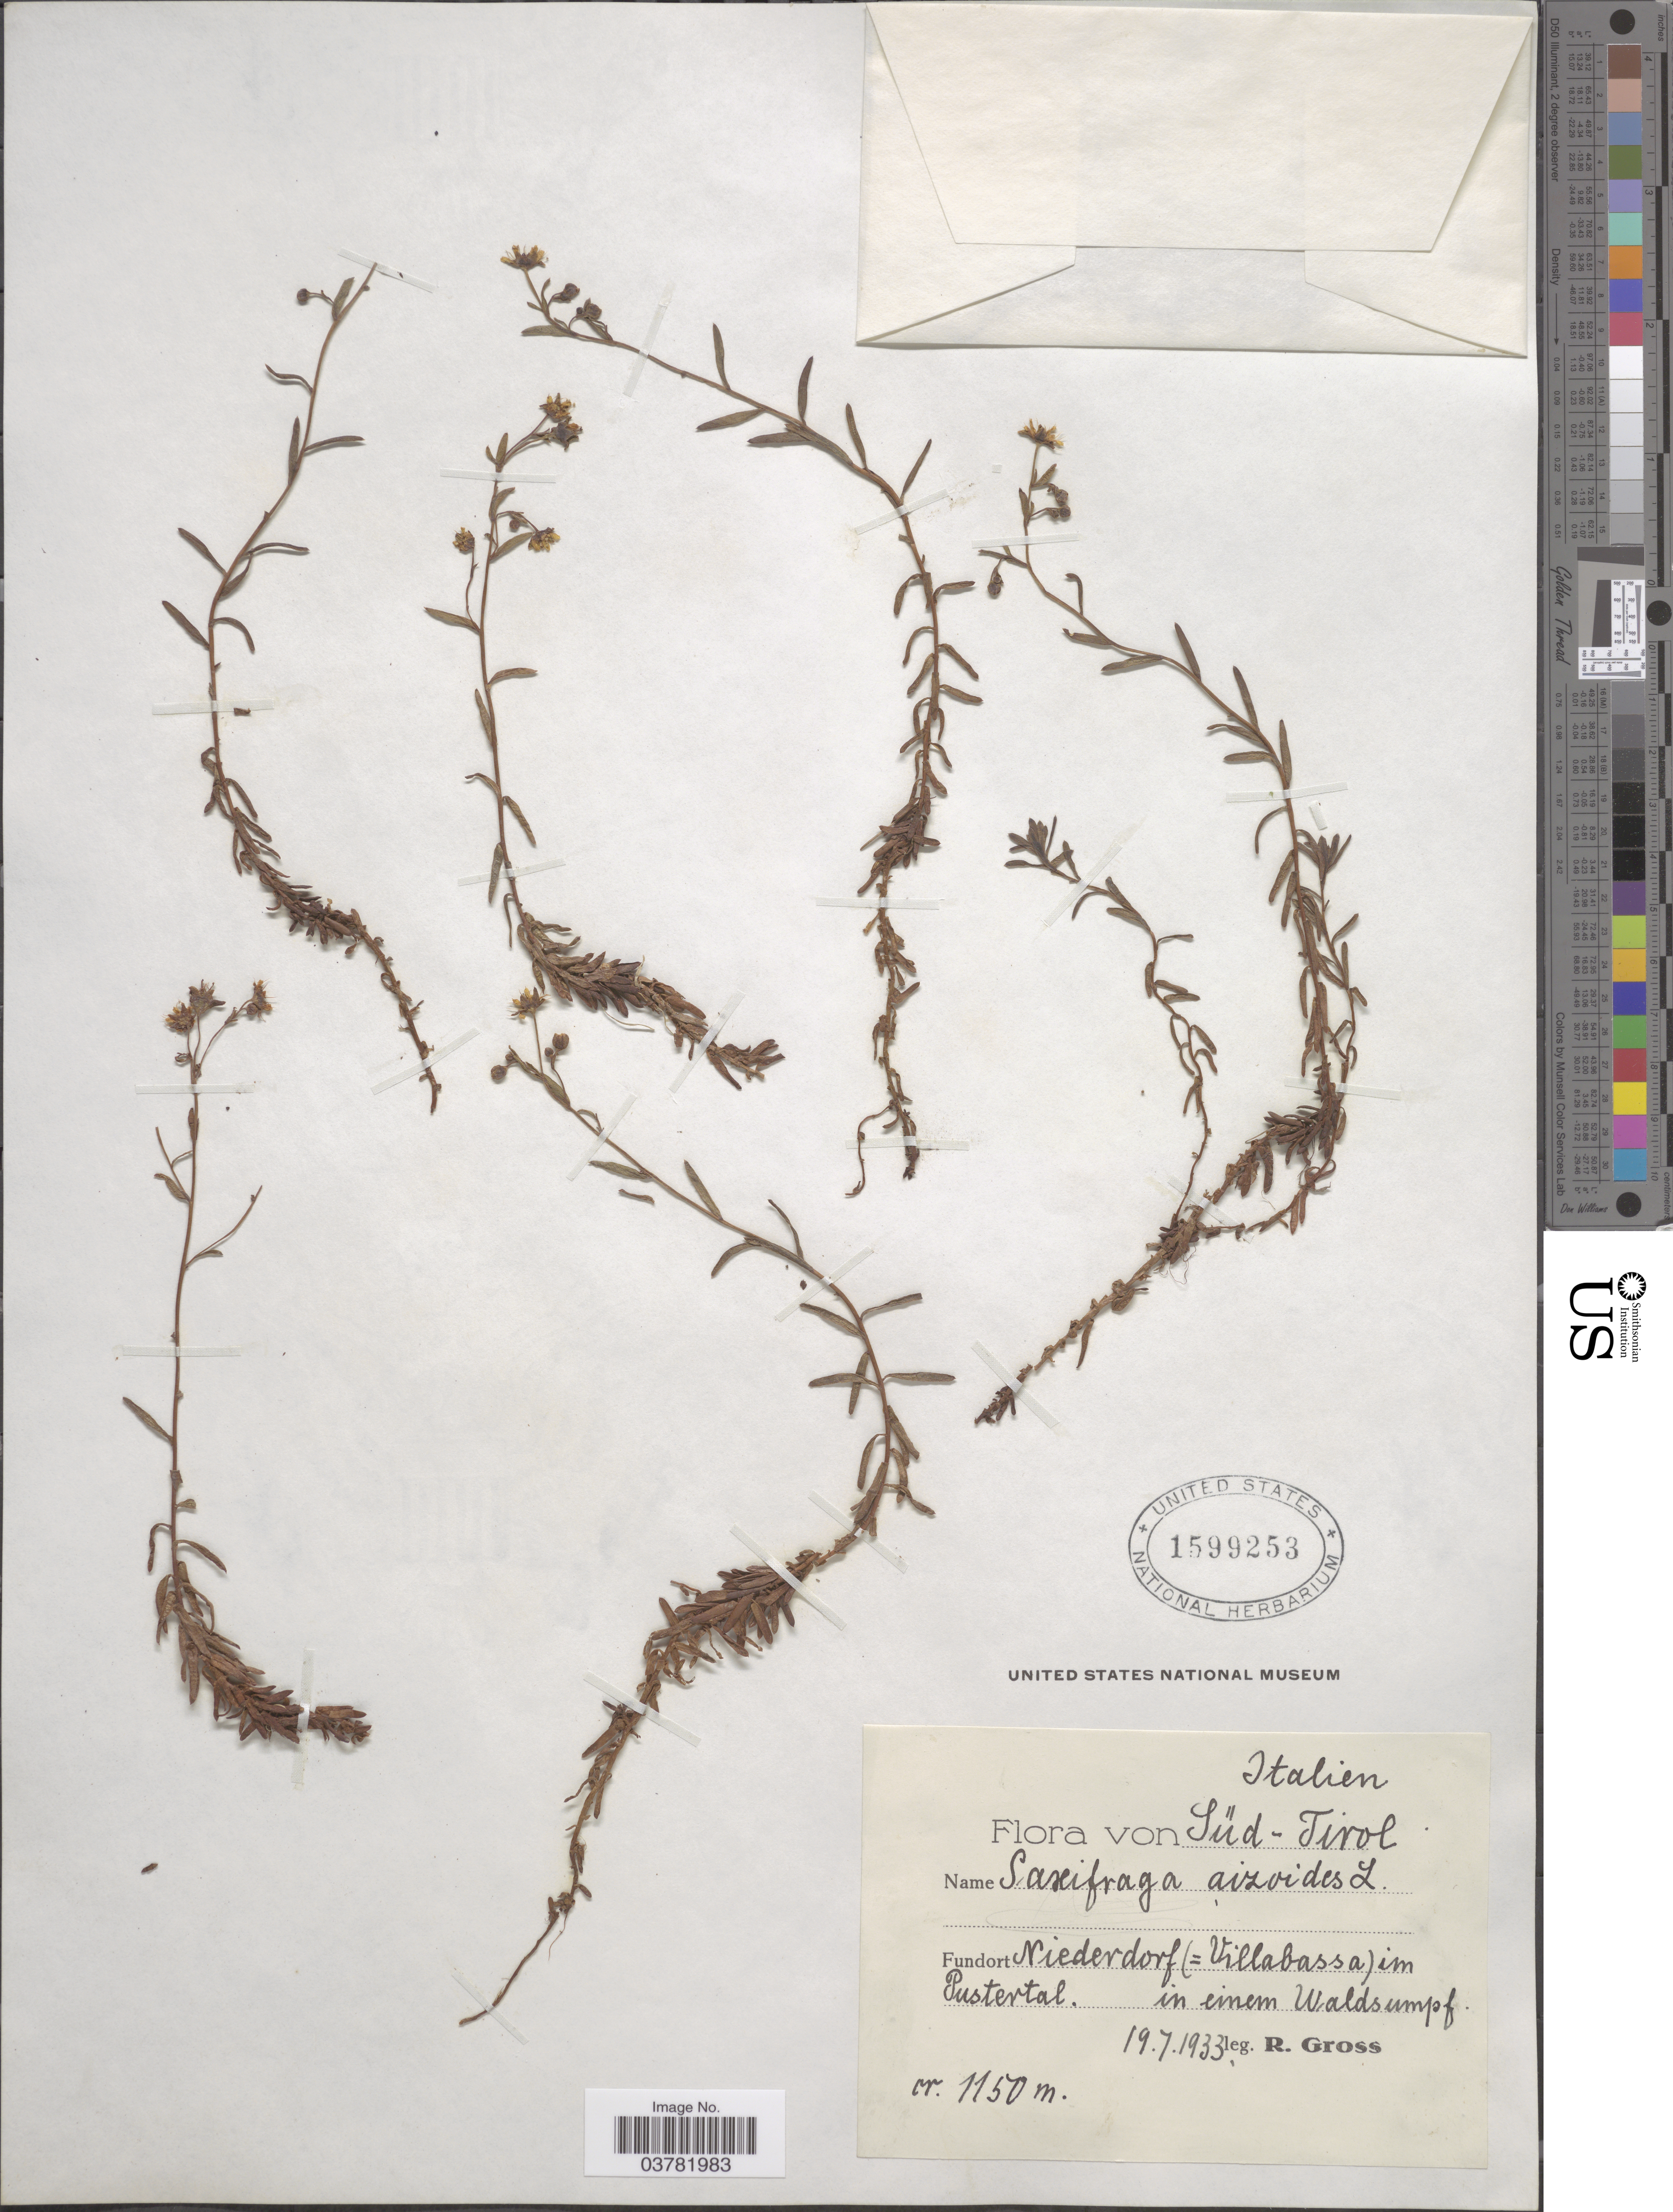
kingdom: Plantae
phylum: Tracheophyta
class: Magnoliopsida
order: Saxifragales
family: Saxifragaceae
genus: Saxifraga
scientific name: Saxifraga aizoides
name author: L.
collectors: R. Gross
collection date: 1933-07-19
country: Italy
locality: Italien. Süd-Tirol. Niederdorf (=Villabassa) im Pustertal. in einen Waldsumpf.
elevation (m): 1150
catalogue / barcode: US 1599253